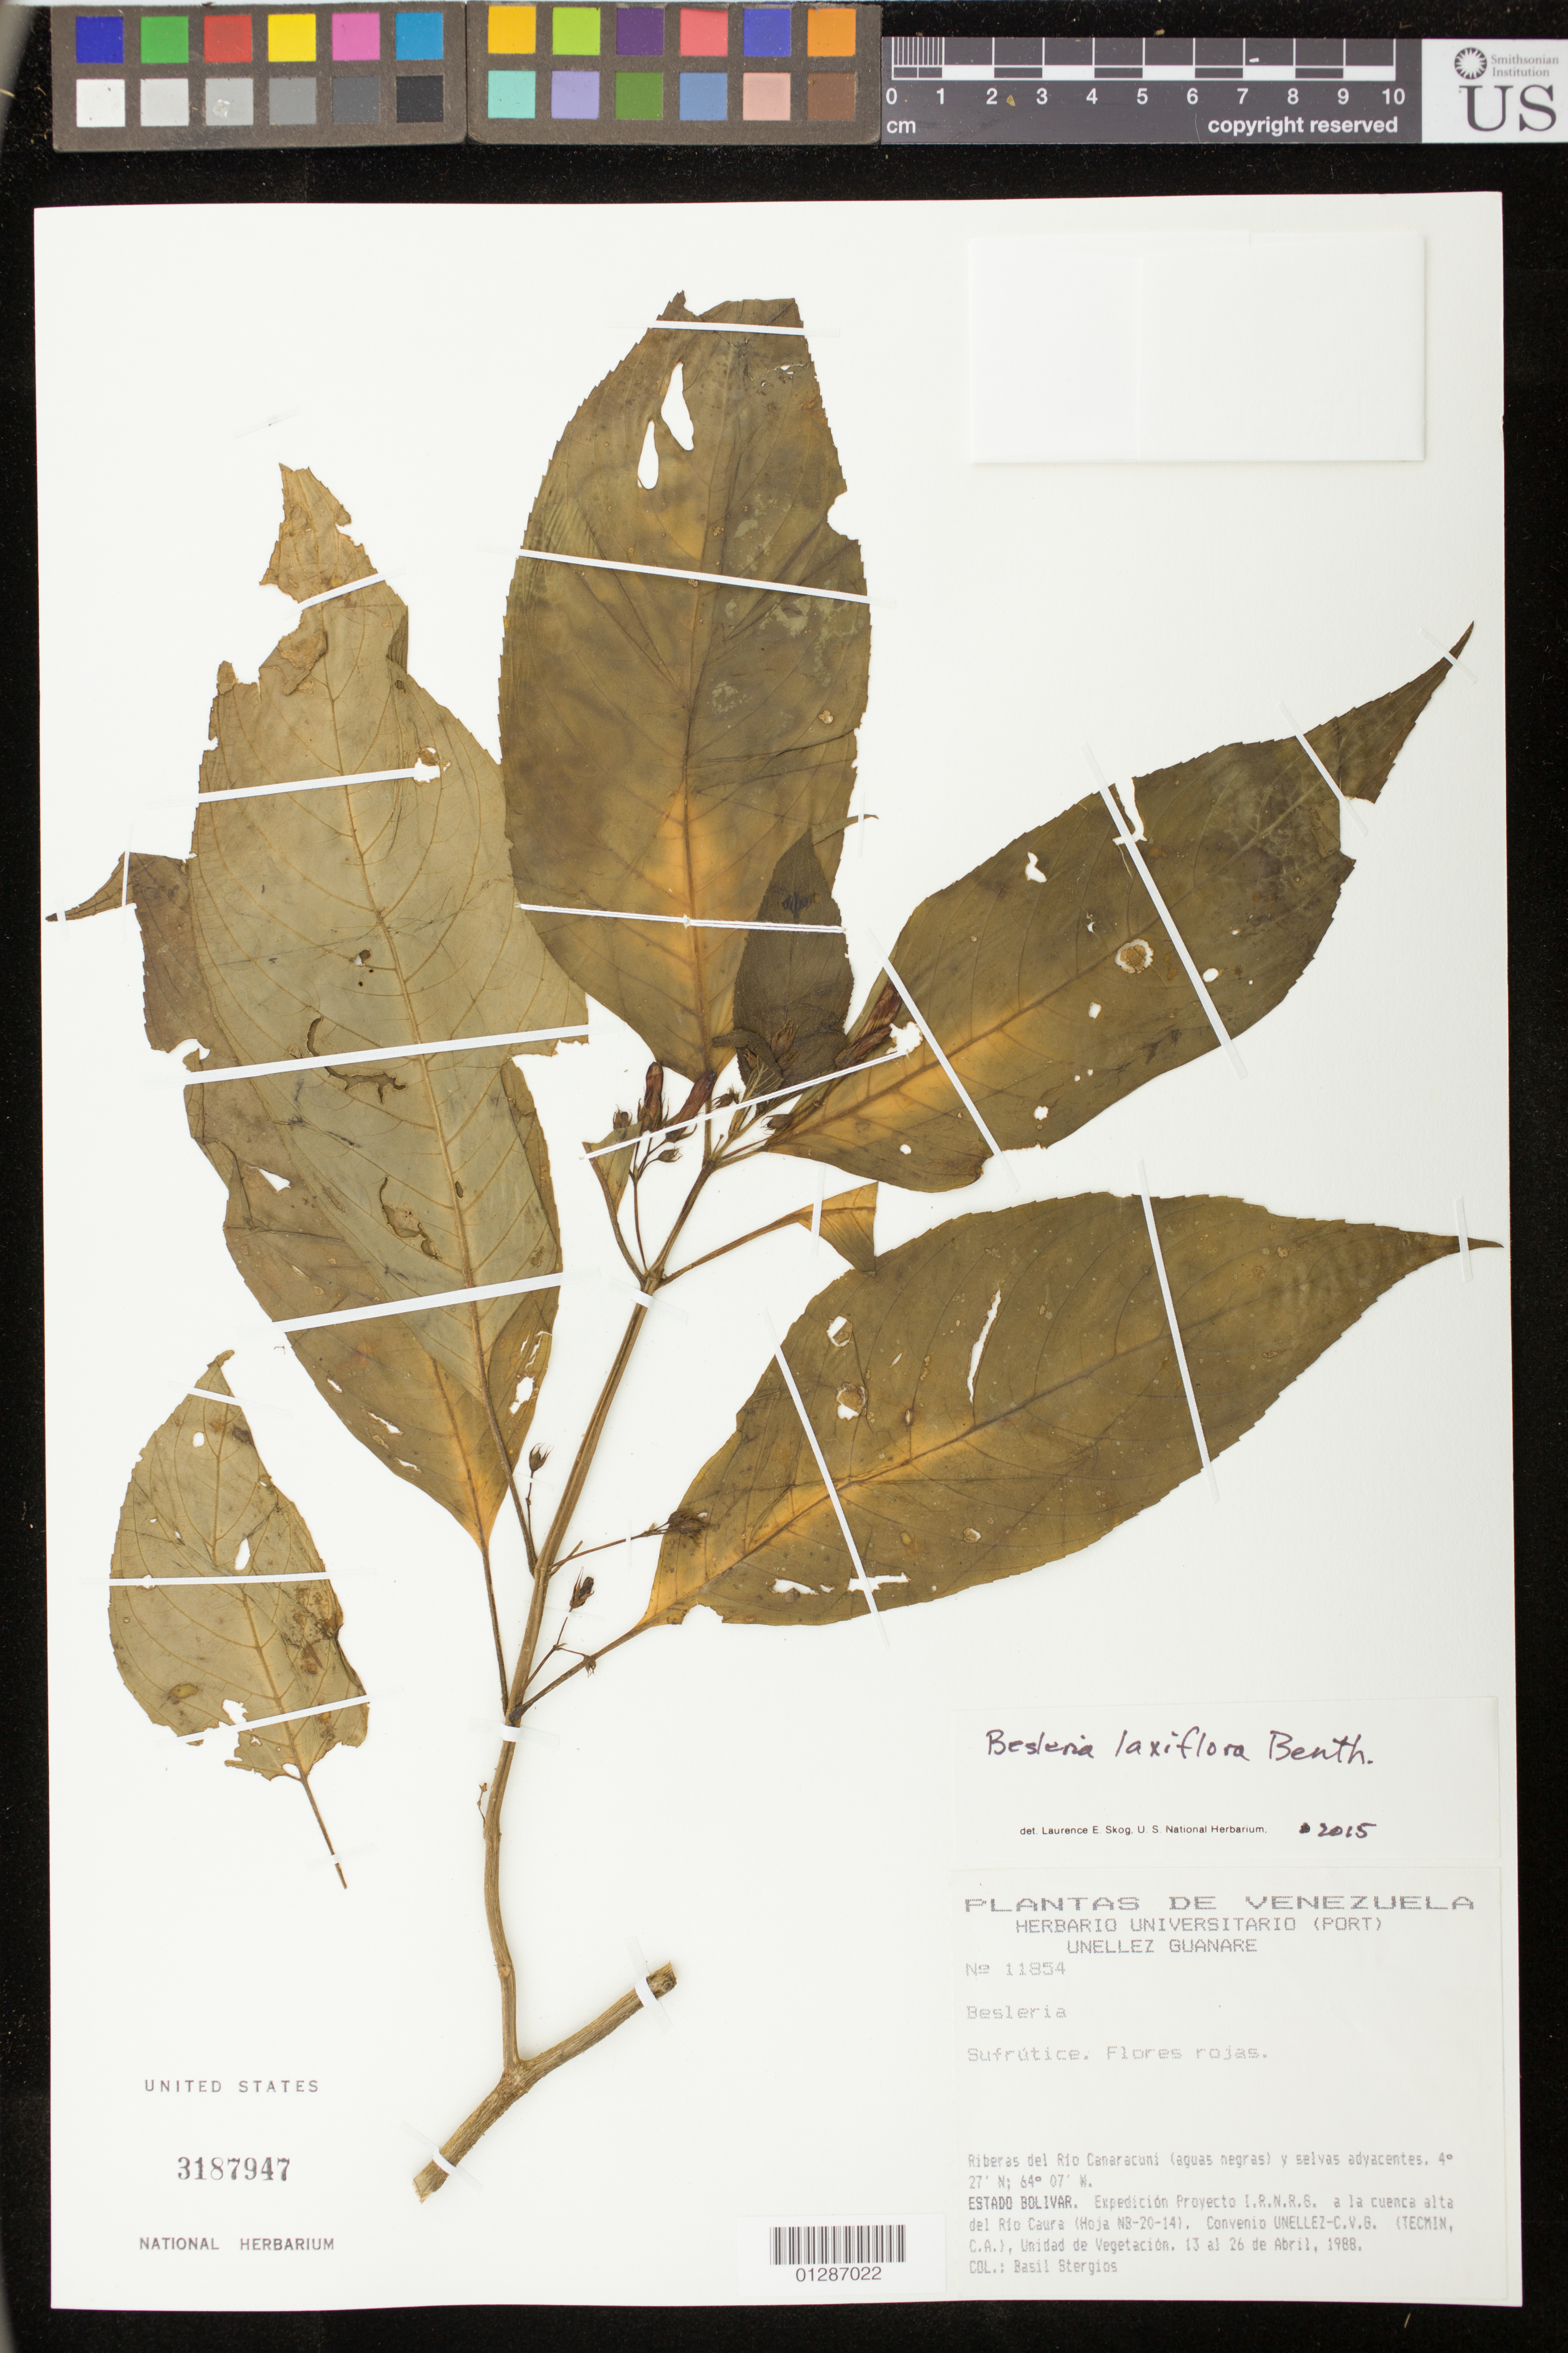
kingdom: Plantae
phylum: Tracheophyta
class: Magnoliopsida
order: Lamiales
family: Gesneriaceae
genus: Besleria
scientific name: Besleria laxiflora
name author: Benth.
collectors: B. G. Stergios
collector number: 11854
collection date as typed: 13-26 Apr 1988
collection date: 1988-04-13/1988-04-26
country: Venezuela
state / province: Bolívar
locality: Riberas del rio Canaracuni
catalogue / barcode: US 3187947